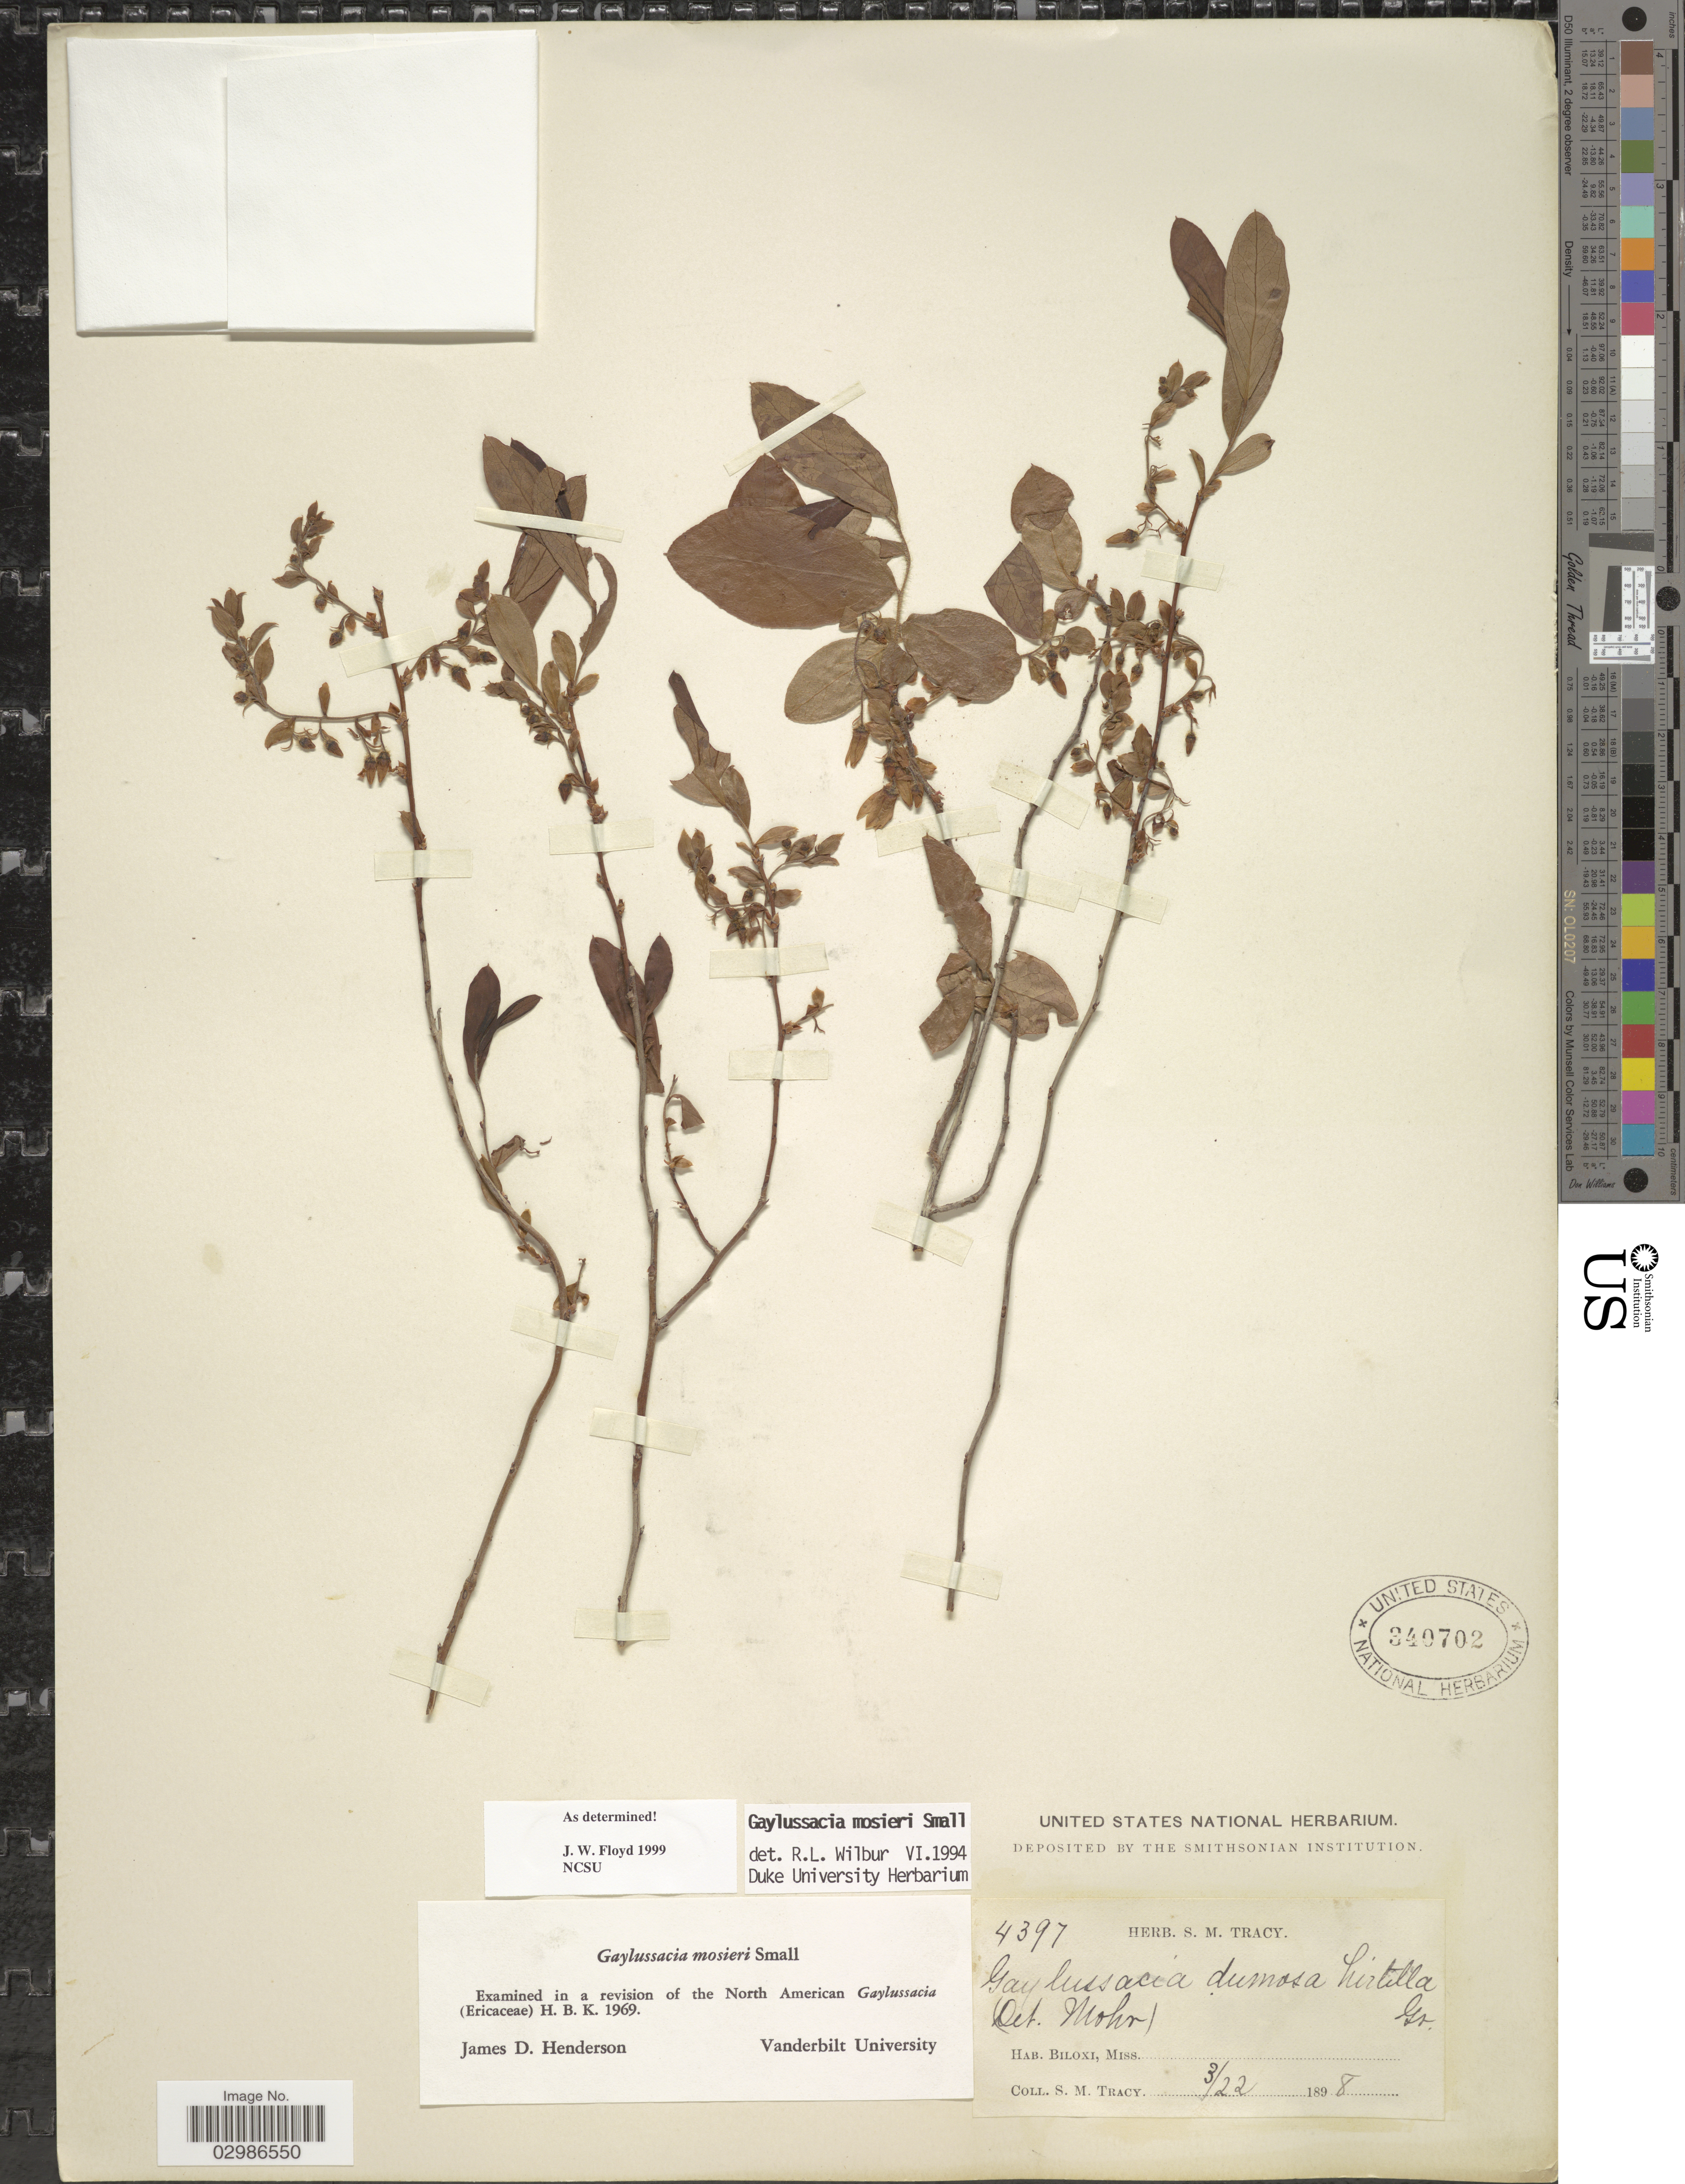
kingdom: Plantae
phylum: Tracheophyta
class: Magnoliopsida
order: Ericales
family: Ericaceae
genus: Gaylussacia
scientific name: Gaylussacia mosieri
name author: Small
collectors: S. M. Tracy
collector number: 4397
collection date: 1898-03-22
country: United States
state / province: Mississippi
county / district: Harrison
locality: Biloxi, Miss.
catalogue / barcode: US 340702